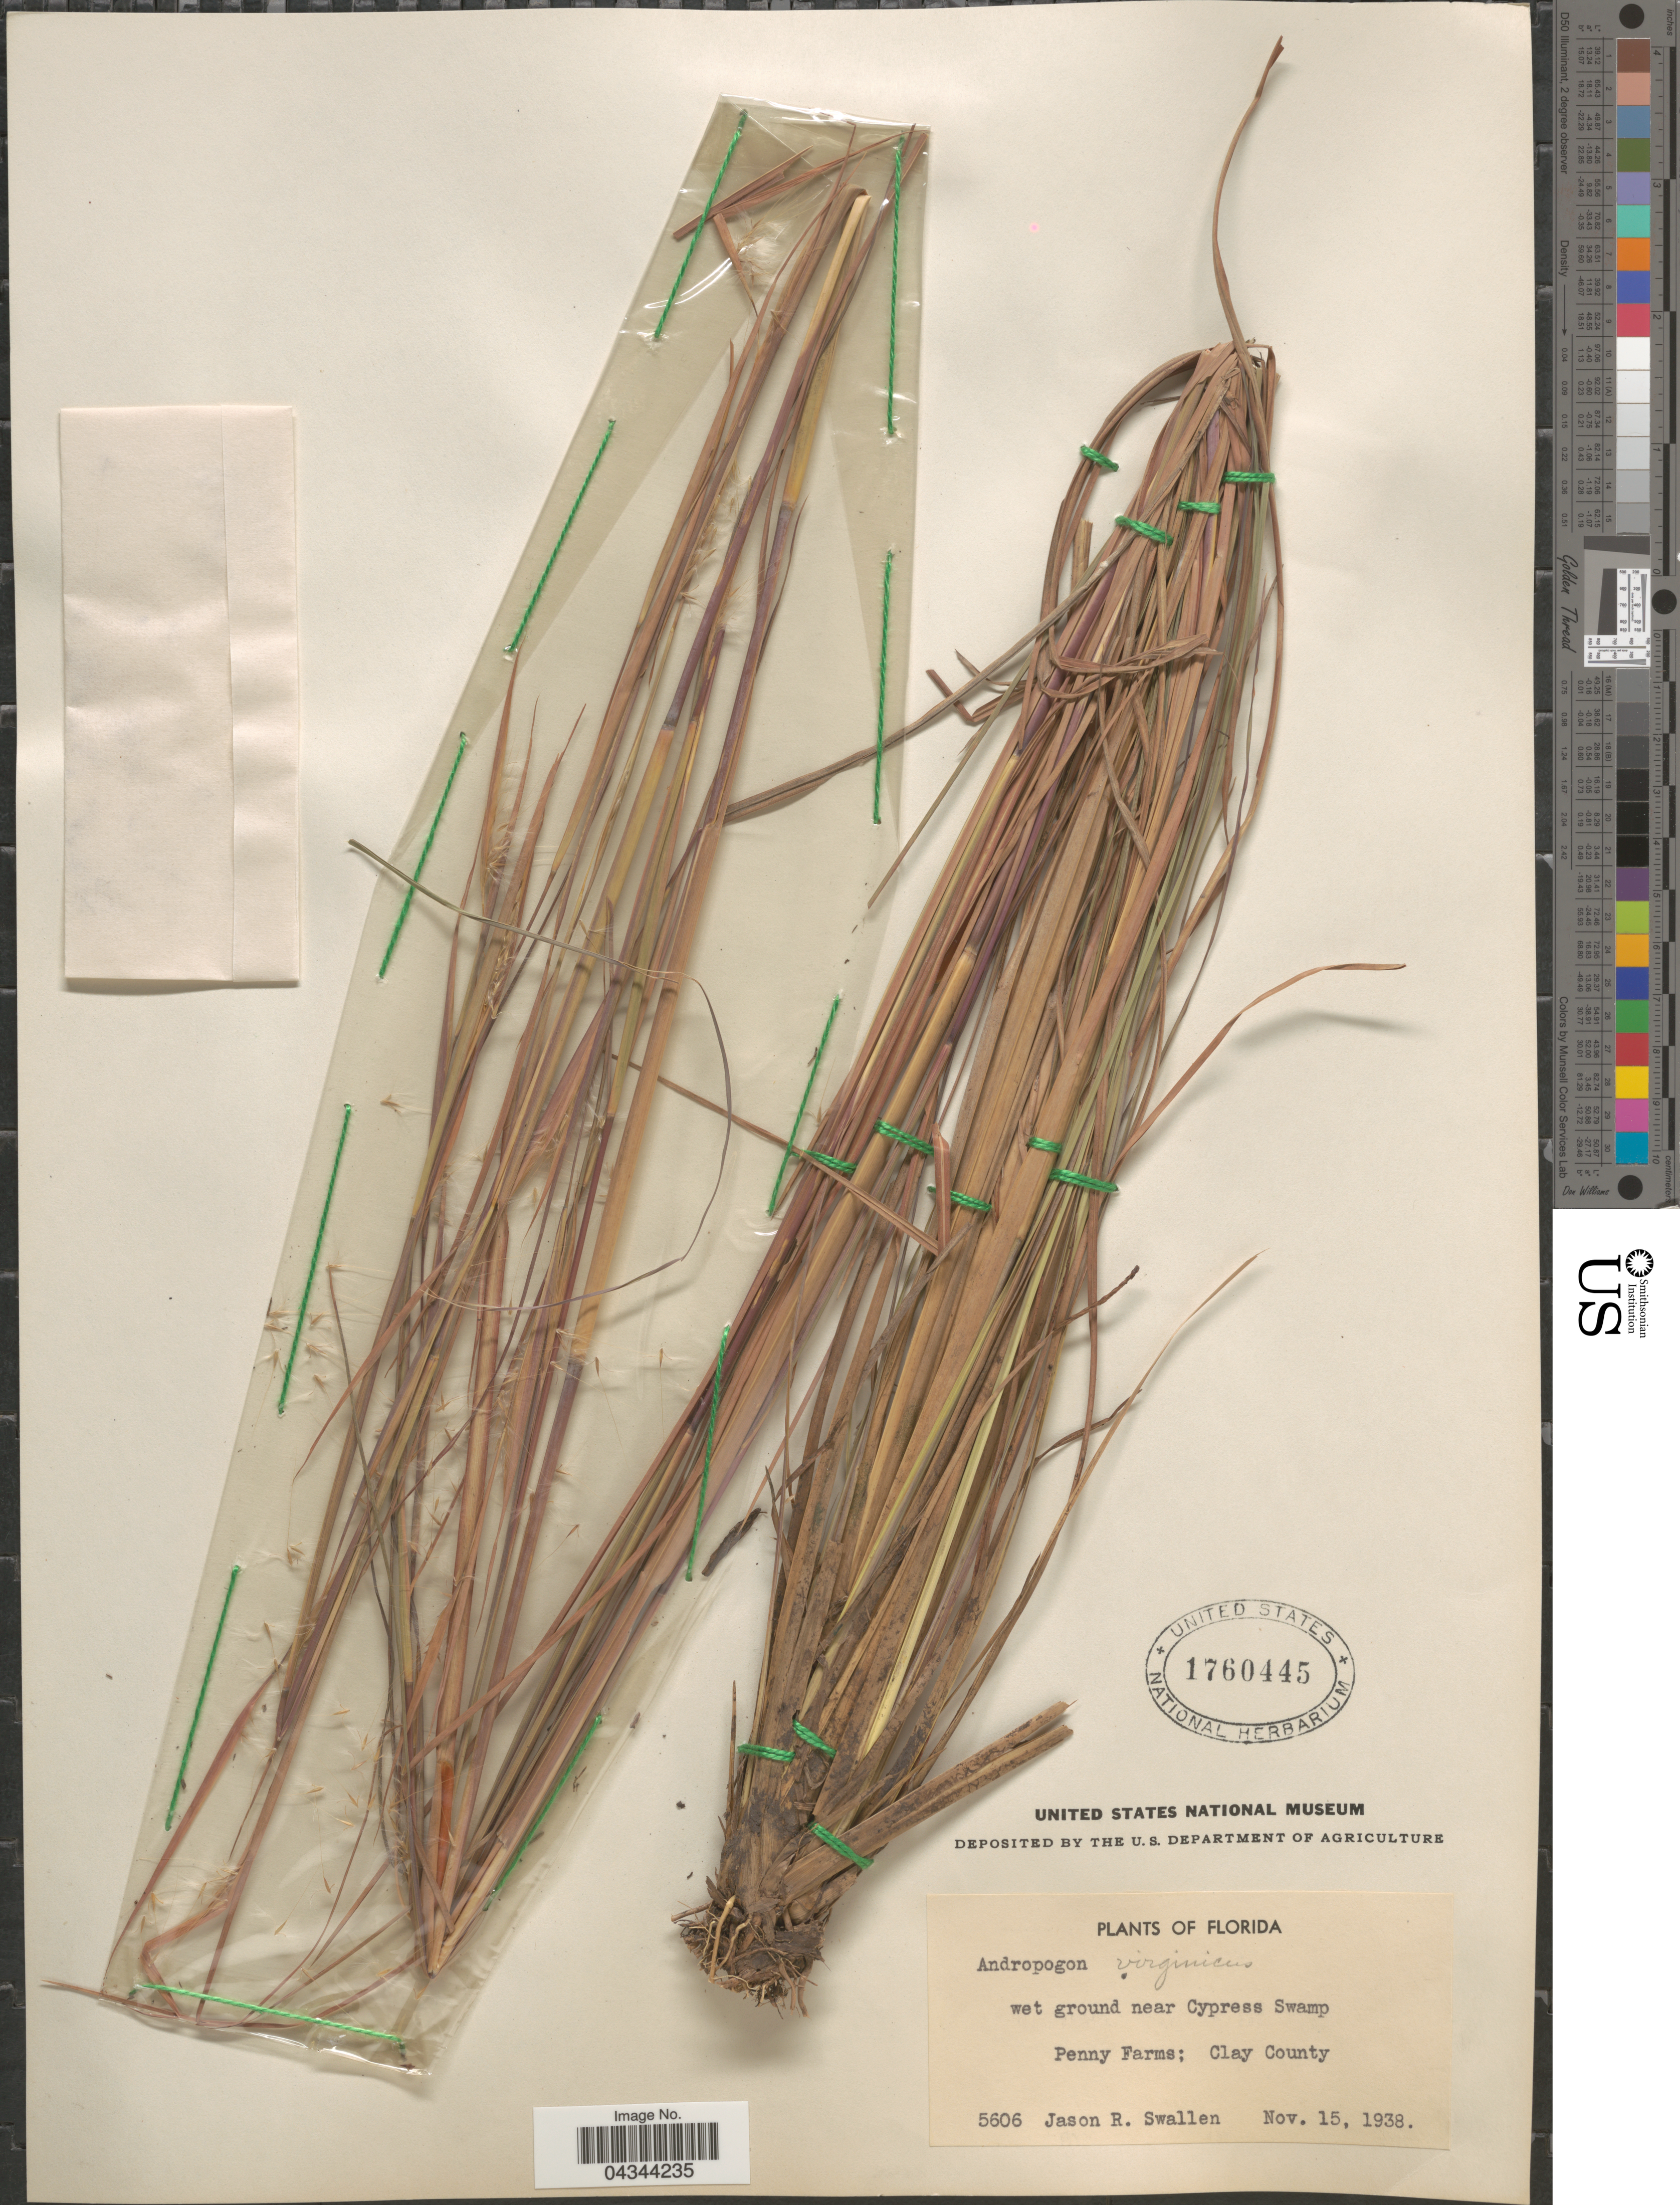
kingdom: Plantae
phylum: Tracheophyta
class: Liliopsida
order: Poales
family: Poaceae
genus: Andropogon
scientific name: Andropogon virginicus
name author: L.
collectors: J. R. Swallen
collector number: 5606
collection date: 1938-11-15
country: United States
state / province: Florida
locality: Near Cypress Swamp. Penny Farms; Clay County.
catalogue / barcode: US 1760445